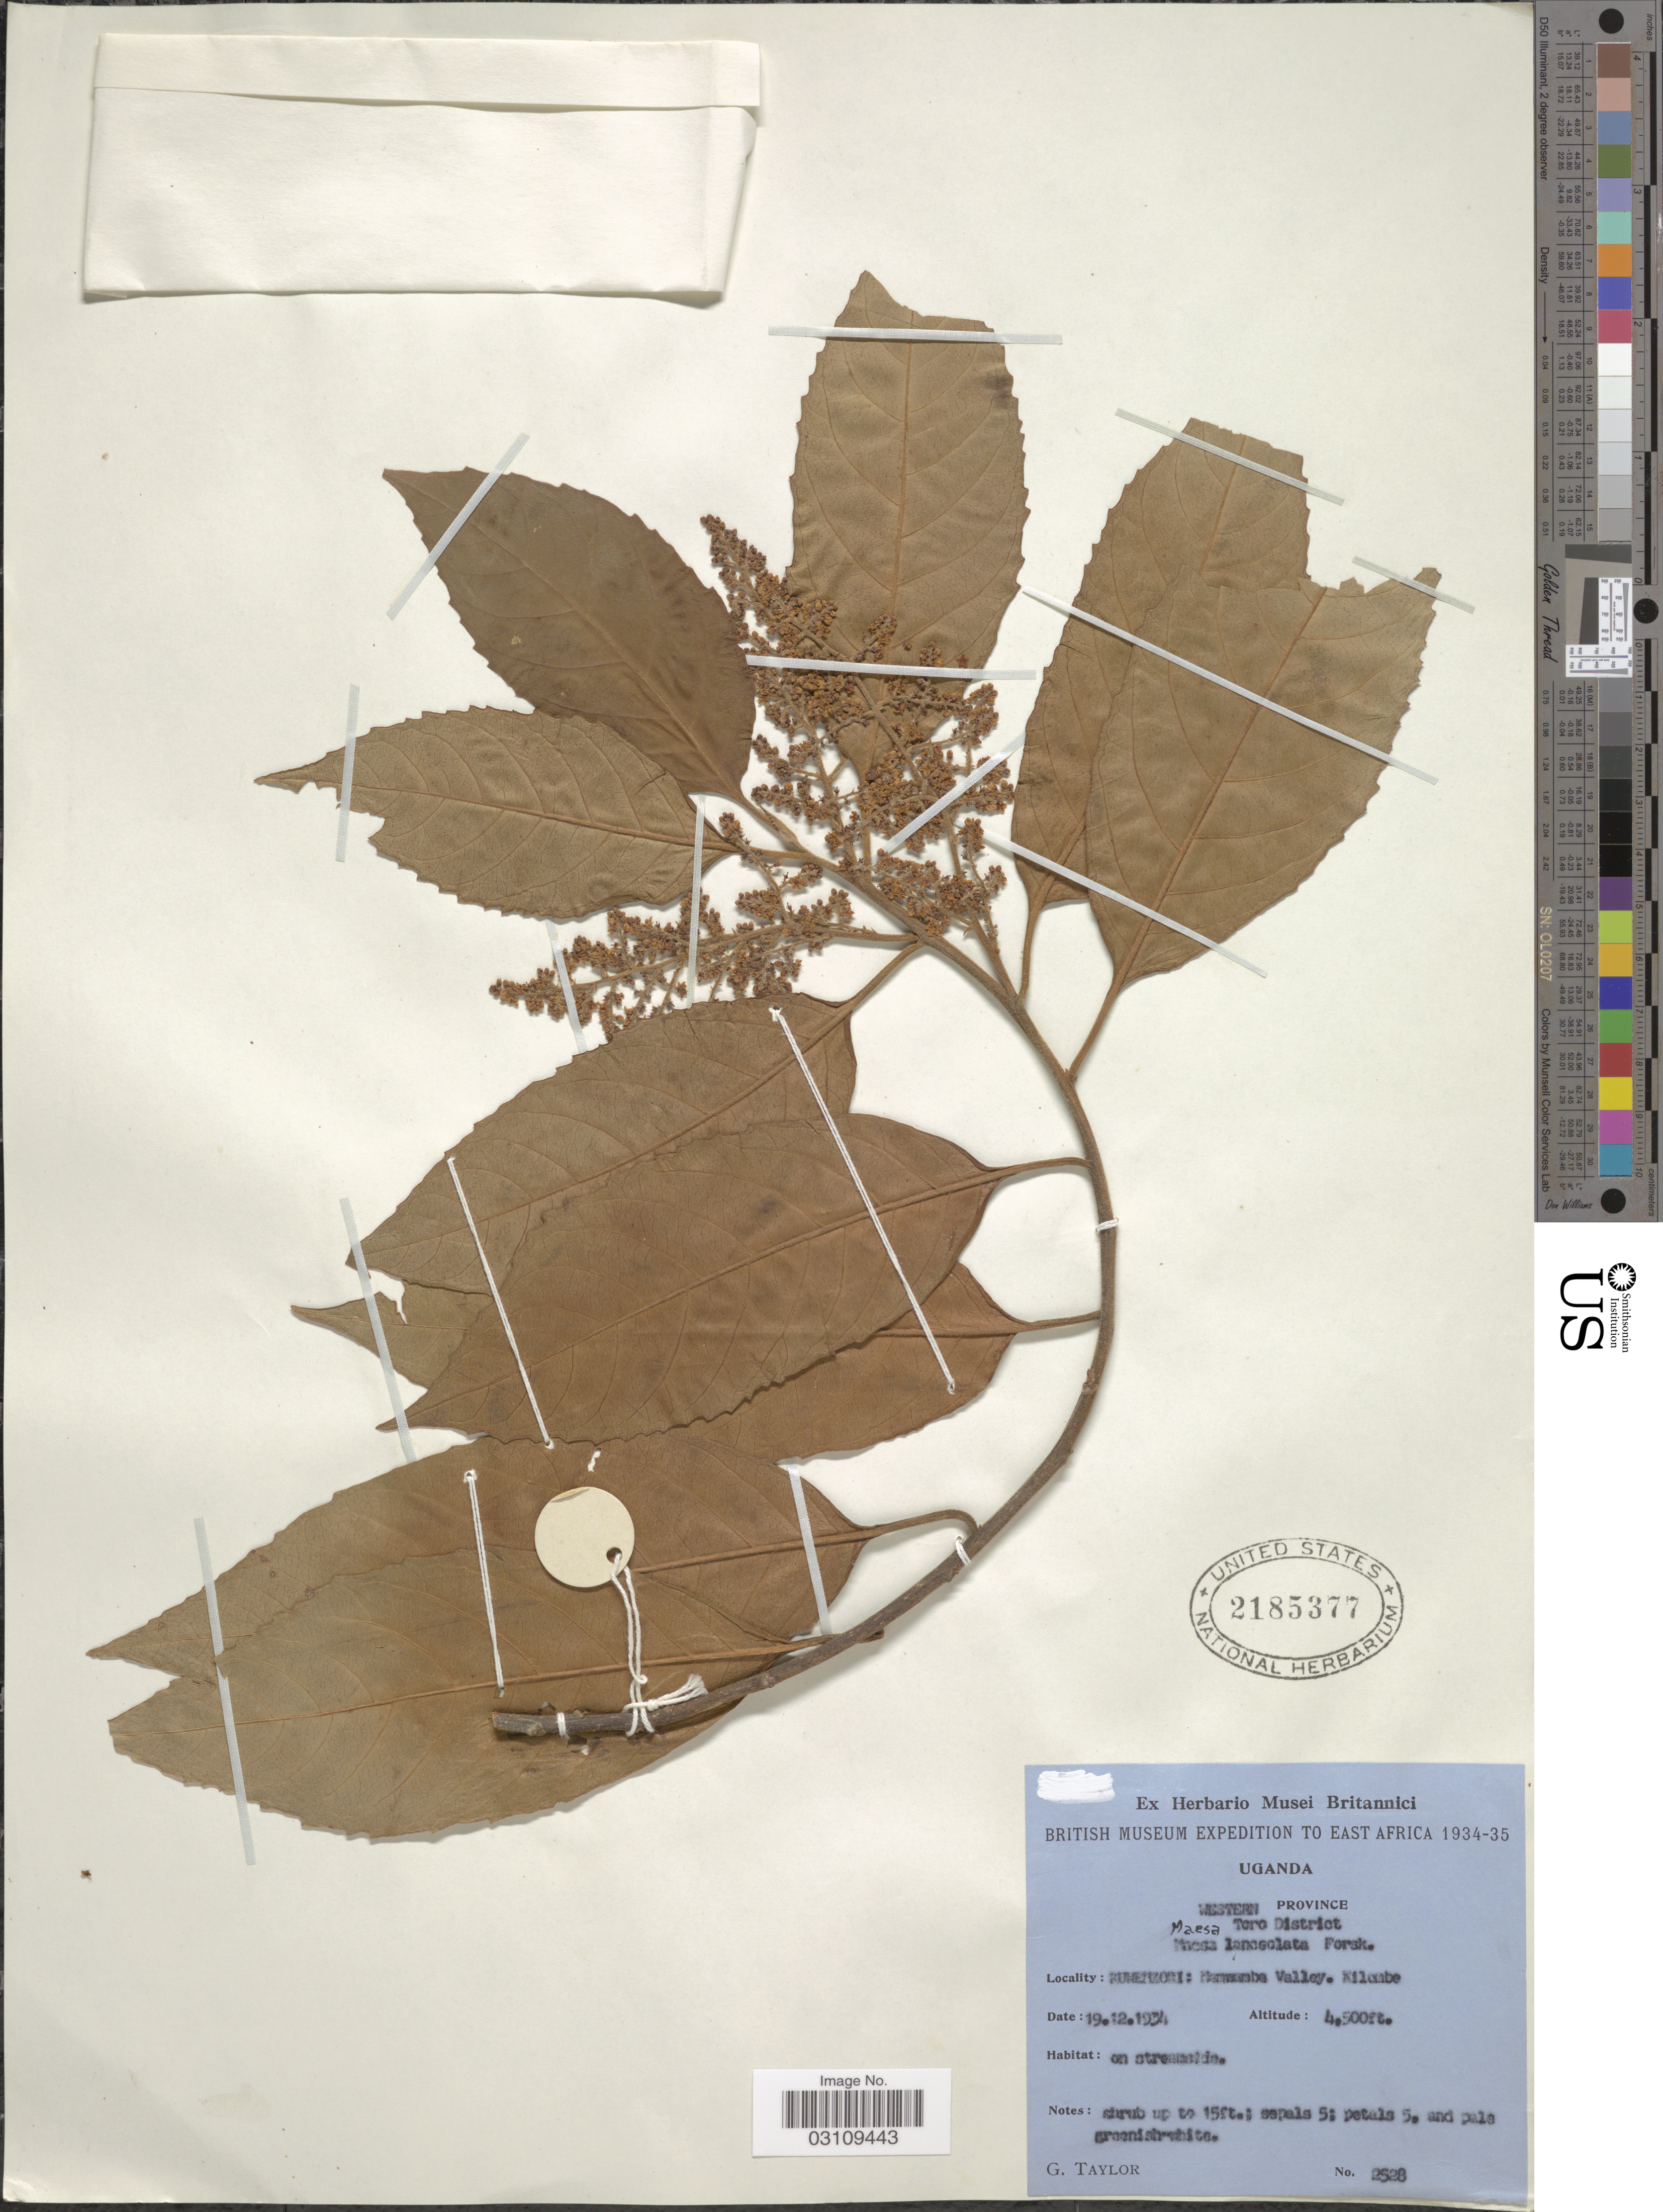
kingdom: Plantae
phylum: Tracheophyta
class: Magnoliopsida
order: Ericales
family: Primulaceae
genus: Maesa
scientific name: Maesa lanceolata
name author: Forssk.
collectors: G. Taylor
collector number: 2528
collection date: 1934-12-19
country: Uganda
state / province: Western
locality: Toro District, Ruwenzori: Namwamba Valley. Kilembe.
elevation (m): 1372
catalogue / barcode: US 2185377